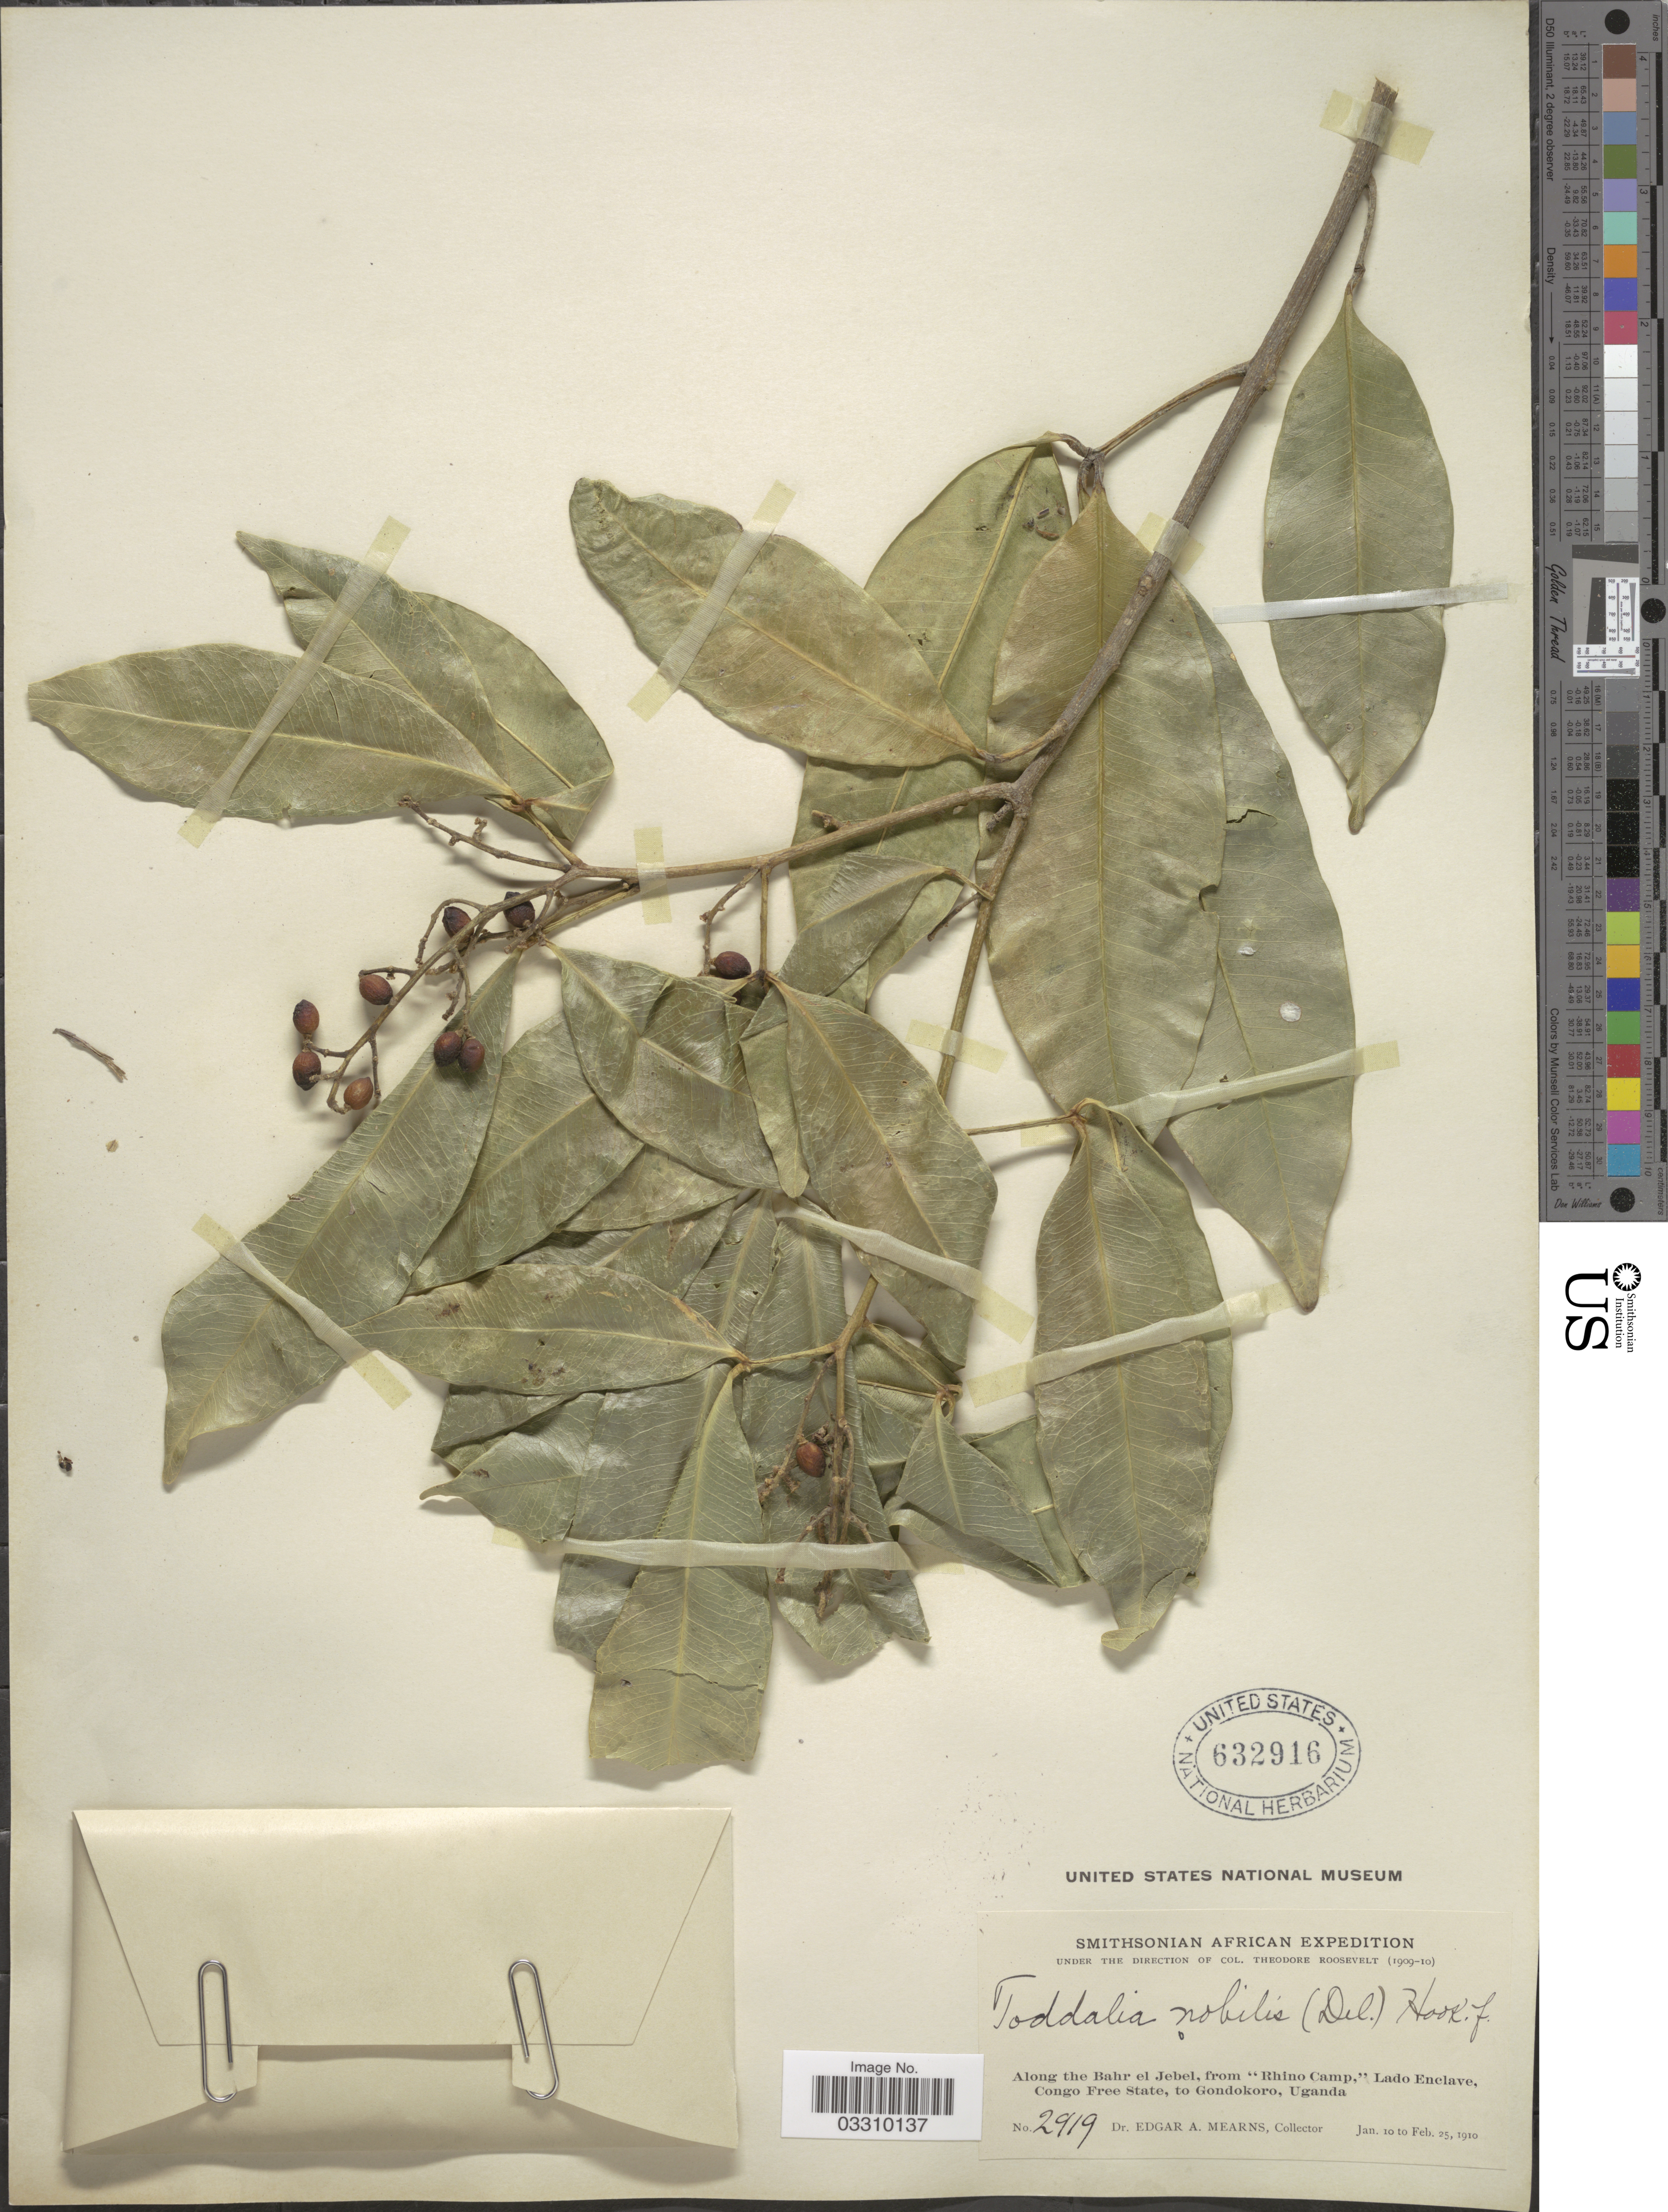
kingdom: Plantae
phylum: Tracheophyta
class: Magnoliopsida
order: Sapindales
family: Rutaceae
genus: Vepris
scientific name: Vepris nobilis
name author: (Delile) Mziray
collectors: E. A. Mearns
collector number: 2919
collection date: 1910-01-10/1910-02-25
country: South Sudan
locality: Along the Bahr el Jebel, from "Rhino Camp," Lado Enclave, Congo Free State, to Gondokoro, Uganda.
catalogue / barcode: US 632916